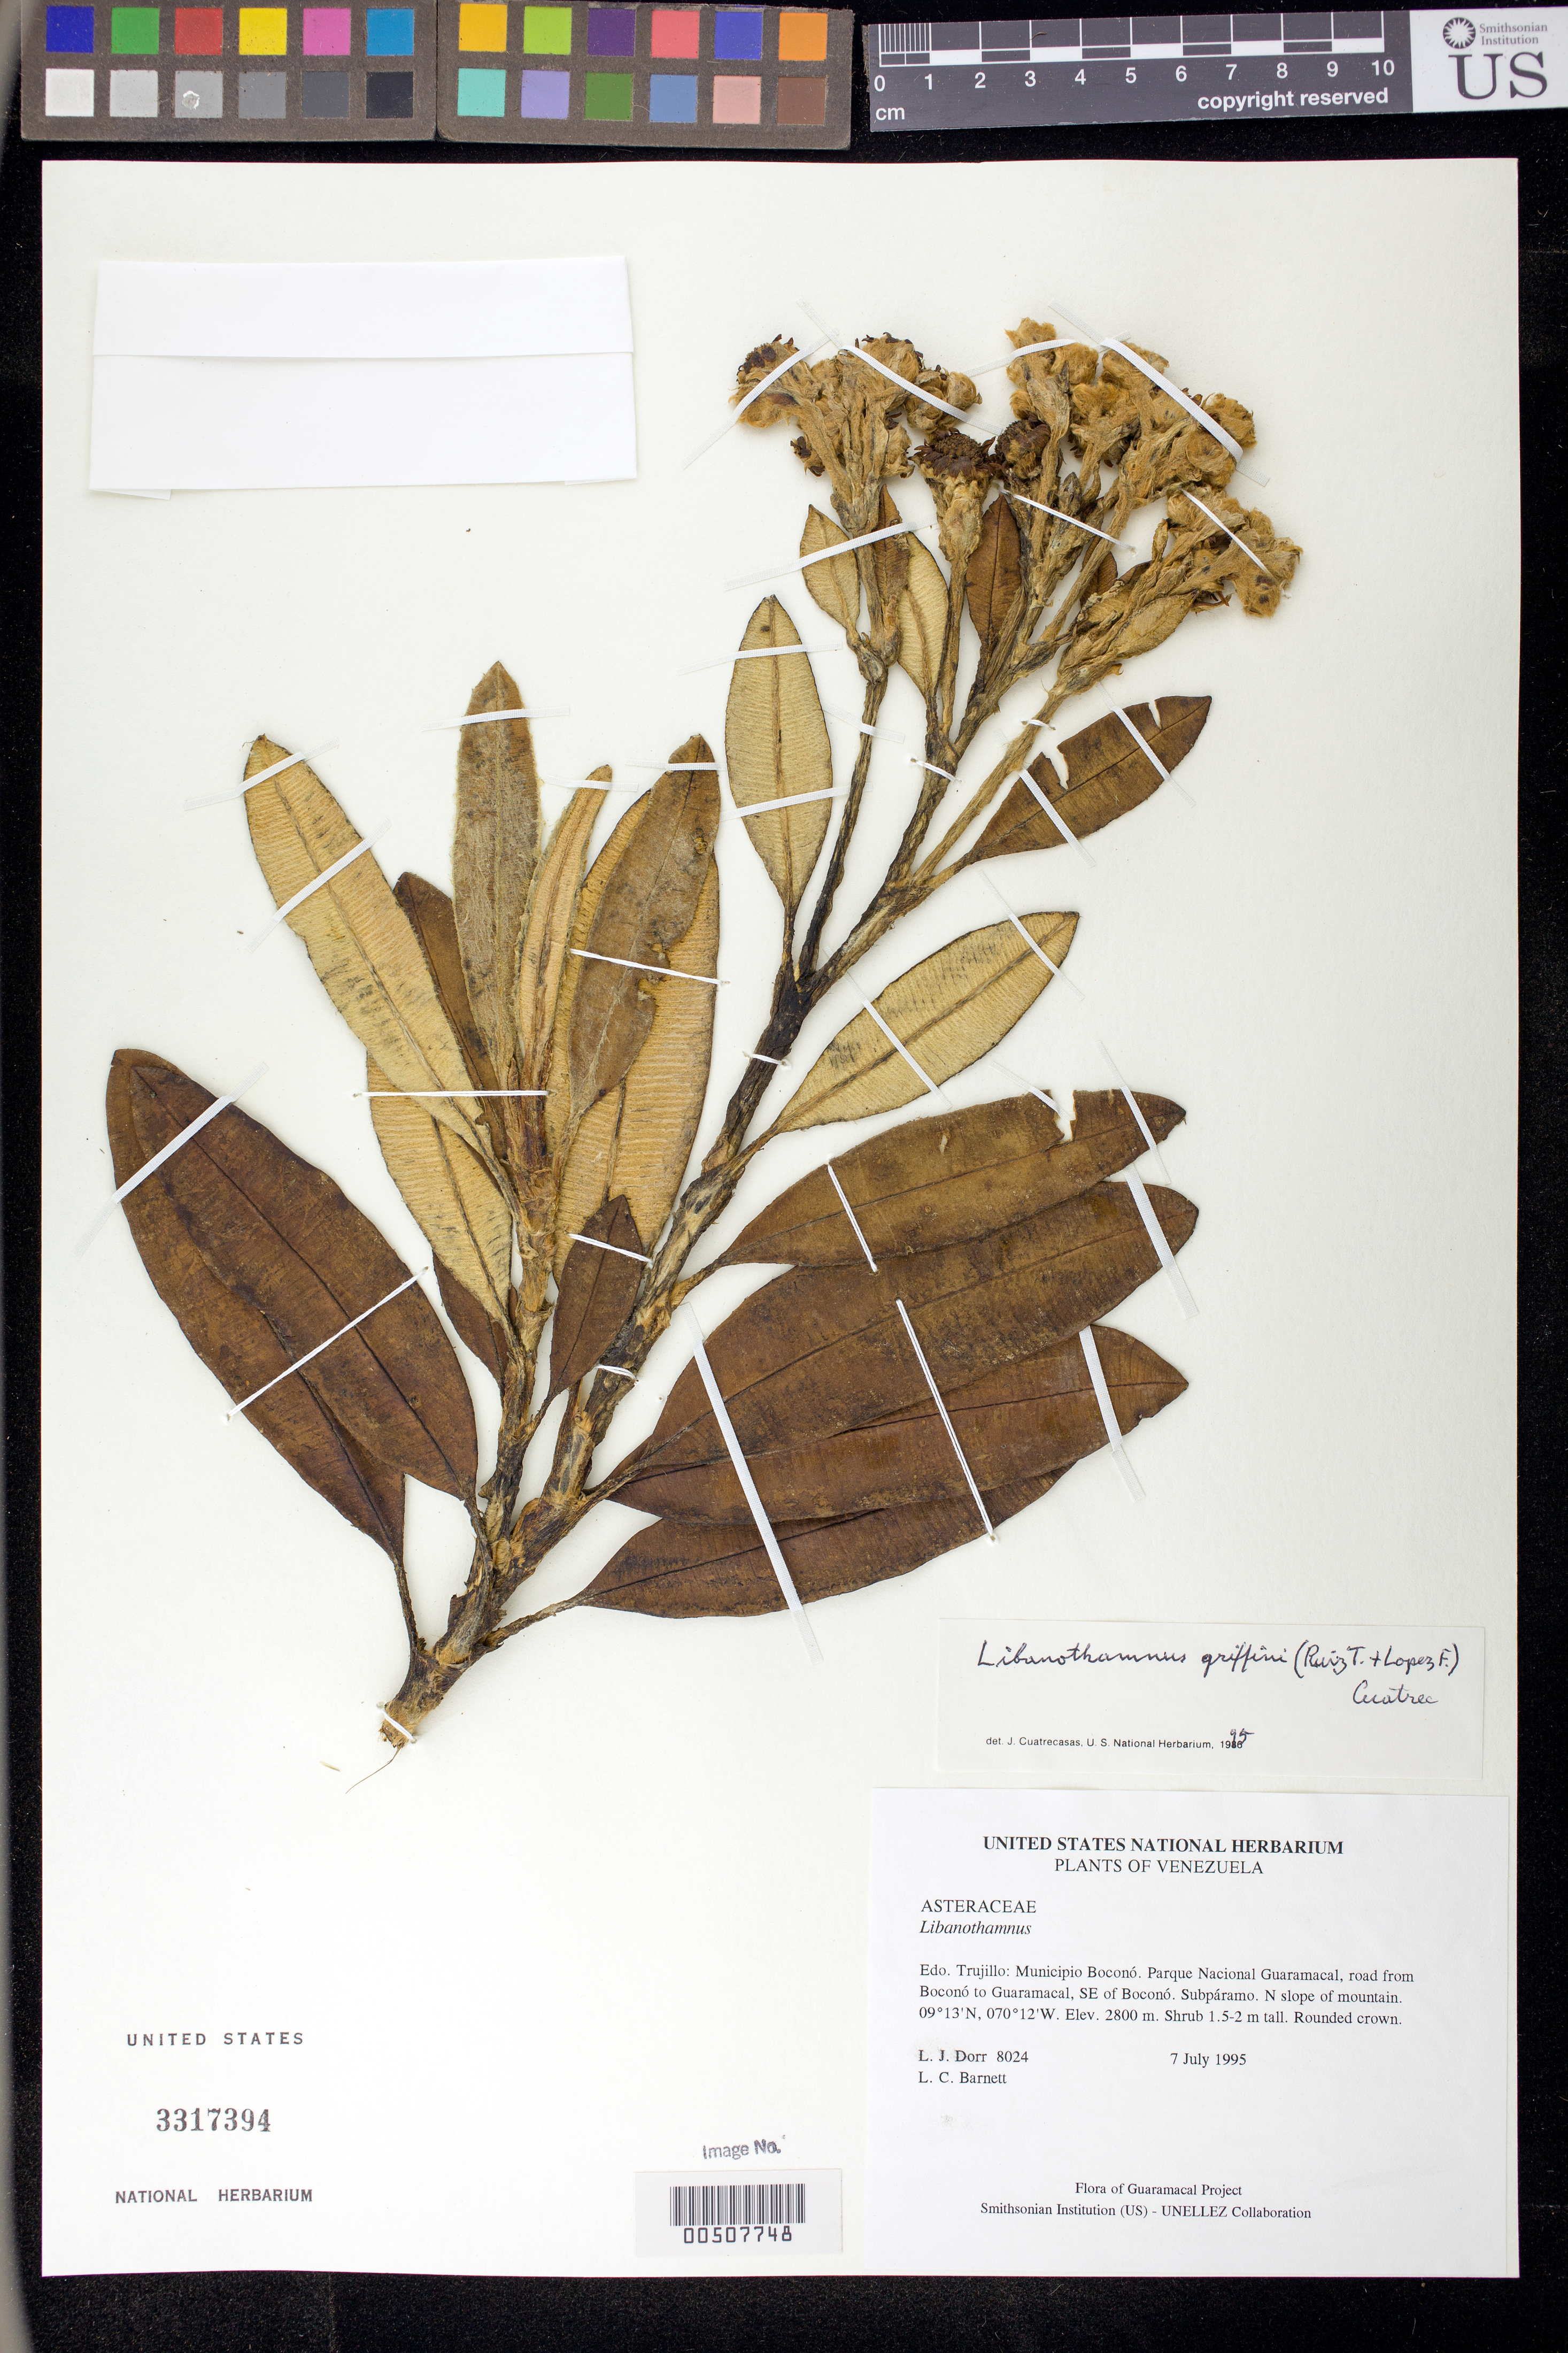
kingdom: Plantae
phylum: Tracheophyta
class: Magnoliopsida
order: Asterales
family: Asteraceae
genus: Libanothamnus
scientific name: Libanothamnus griffinii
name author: (Ruíz-Terán & López Fig.) Cuatrec.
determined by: Robinson, Harold E., (US)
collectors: L. J. Dorr & L. C. Barnett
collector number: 8024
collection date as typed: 07 Jul 1995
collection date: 1995-07-07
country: Venezuela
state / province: Trujillo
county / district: Boconó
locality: Parque Nacional Guaramacal, road from Boconó to Guaramacal, SE of Boconó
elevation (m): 2800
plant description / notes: PORT, US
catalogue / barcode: US 3317394